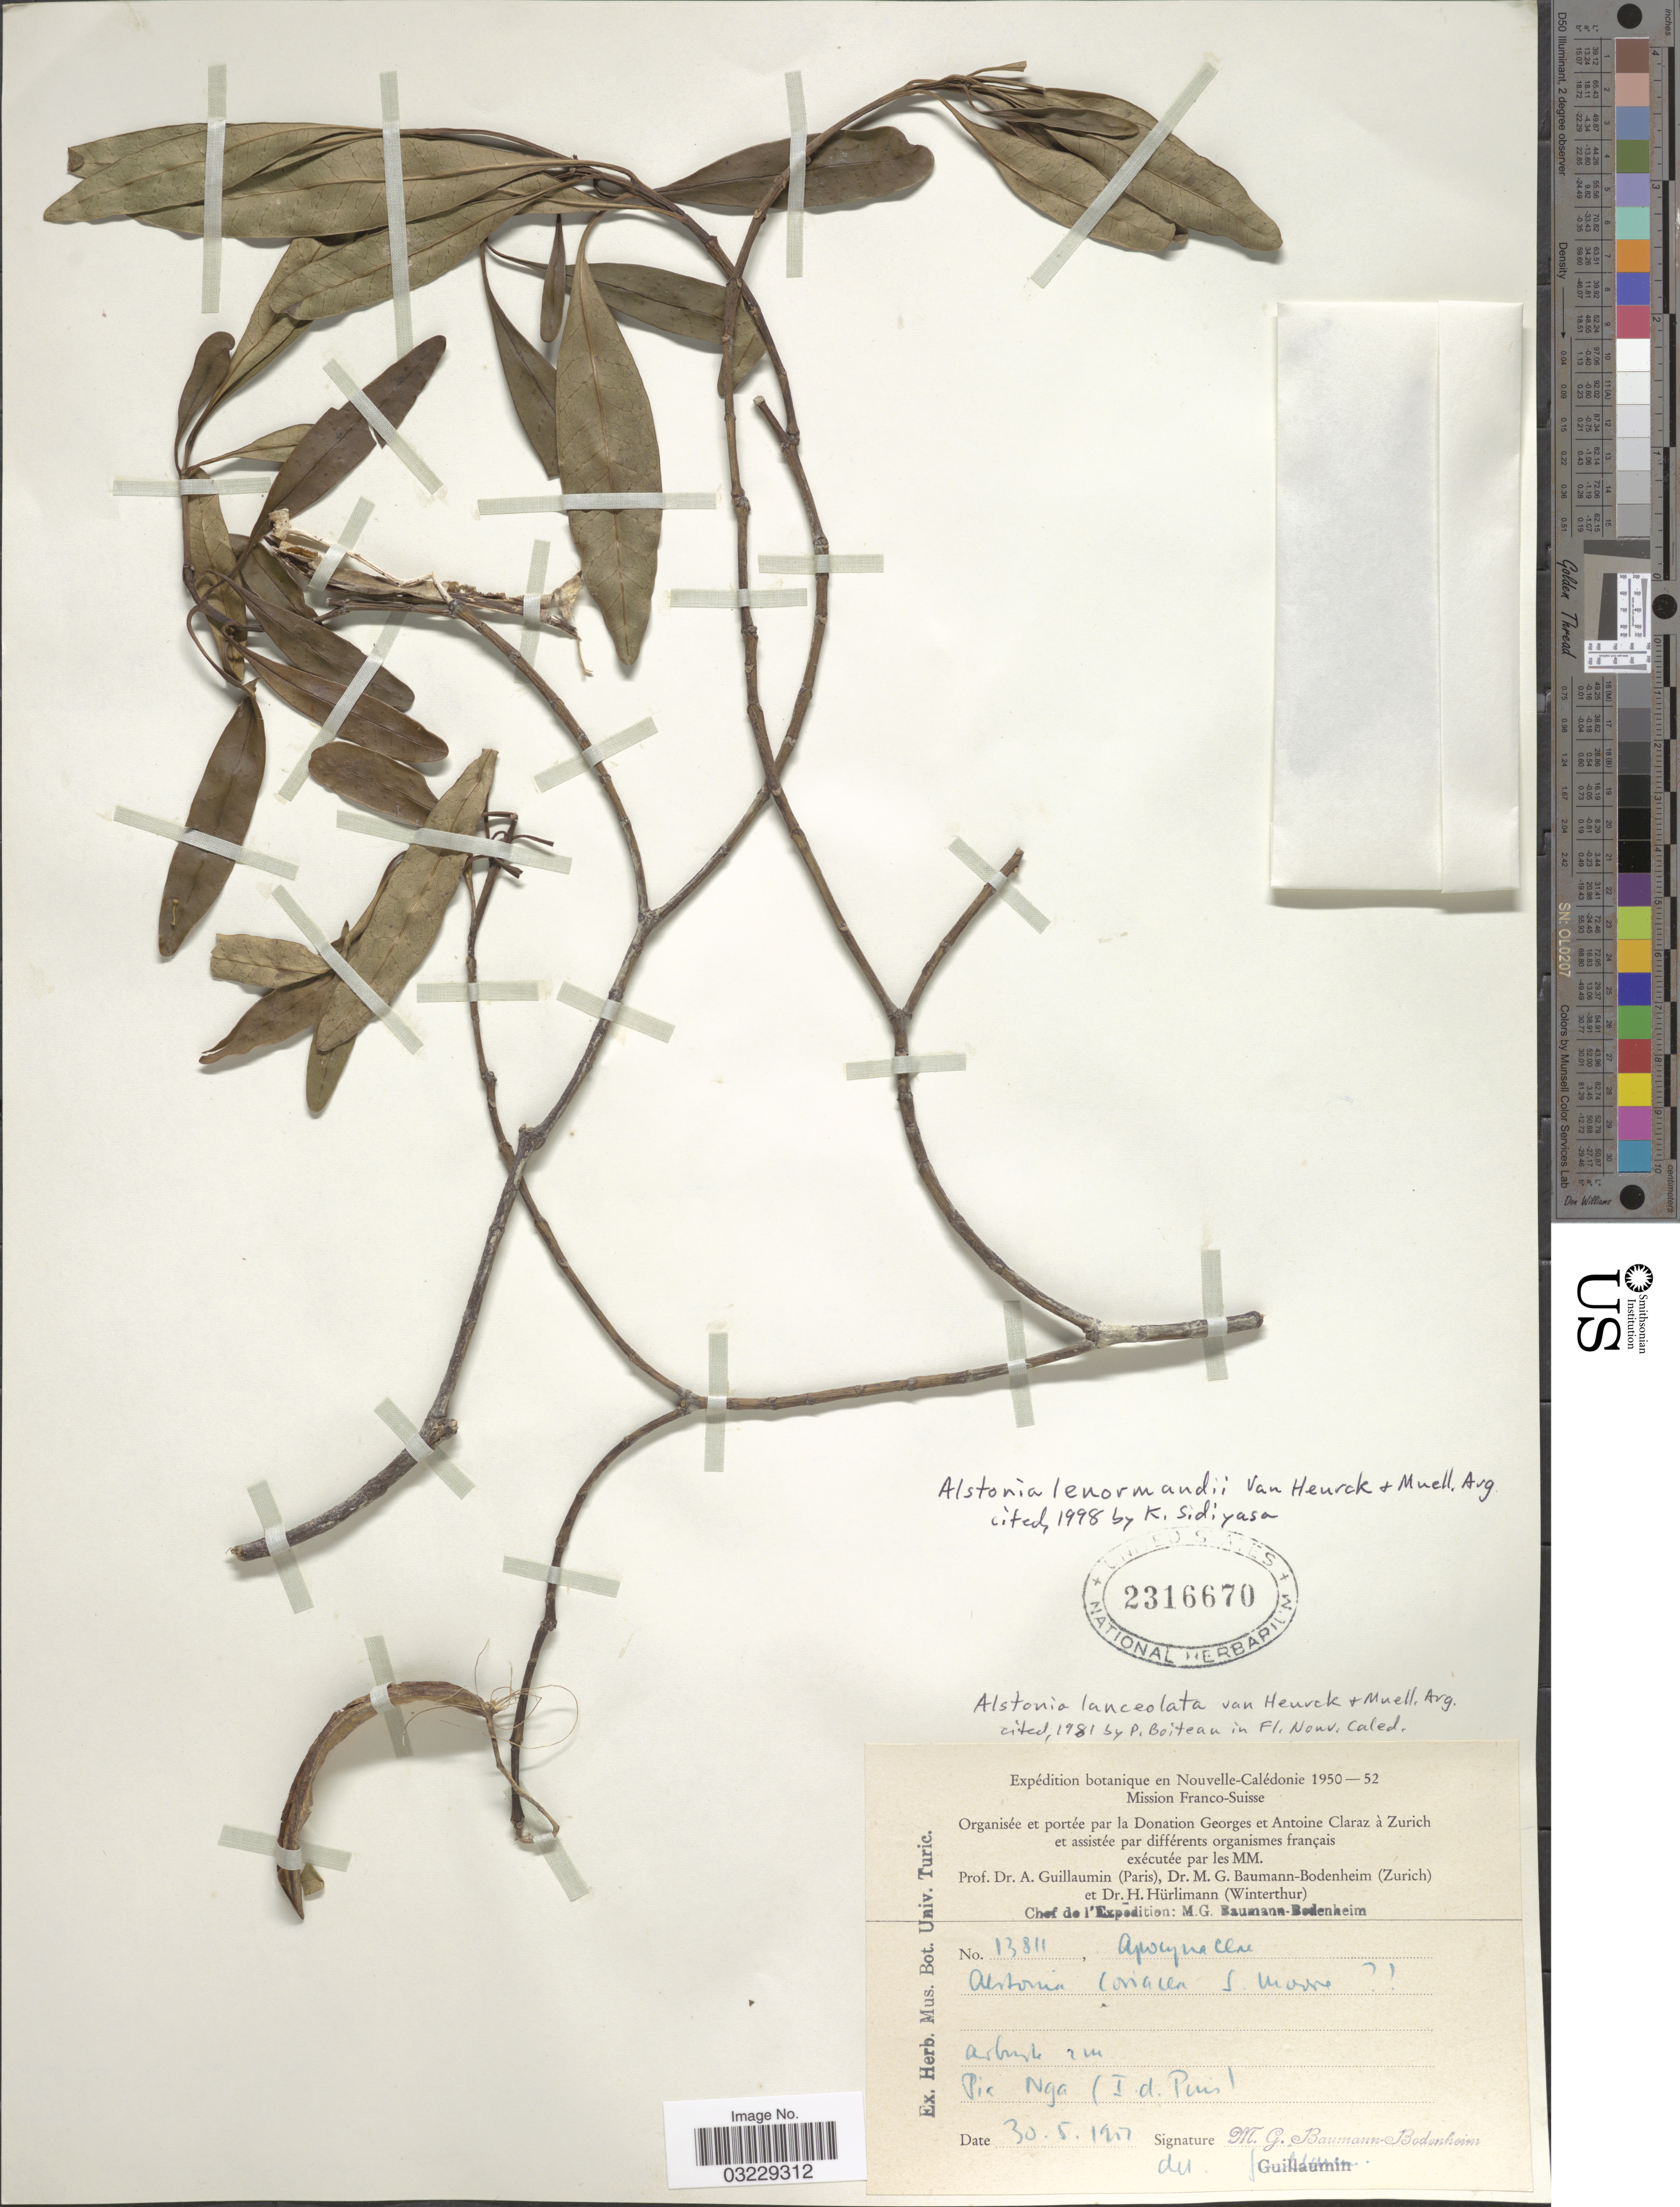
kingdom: Plantae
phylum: Tracheophyta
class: Magnoliopsida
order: Gentianales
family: Apocynaceae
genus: Alstonia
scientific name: Alstonia lenormandii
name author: Van Heurck & Müll. Arg.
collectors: M. G. Baumann-Bodenheim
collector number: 13811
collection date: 1951-05-30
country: New Caledonia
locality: Pic Nga (I. d. Pins).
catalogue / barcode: US 2316670